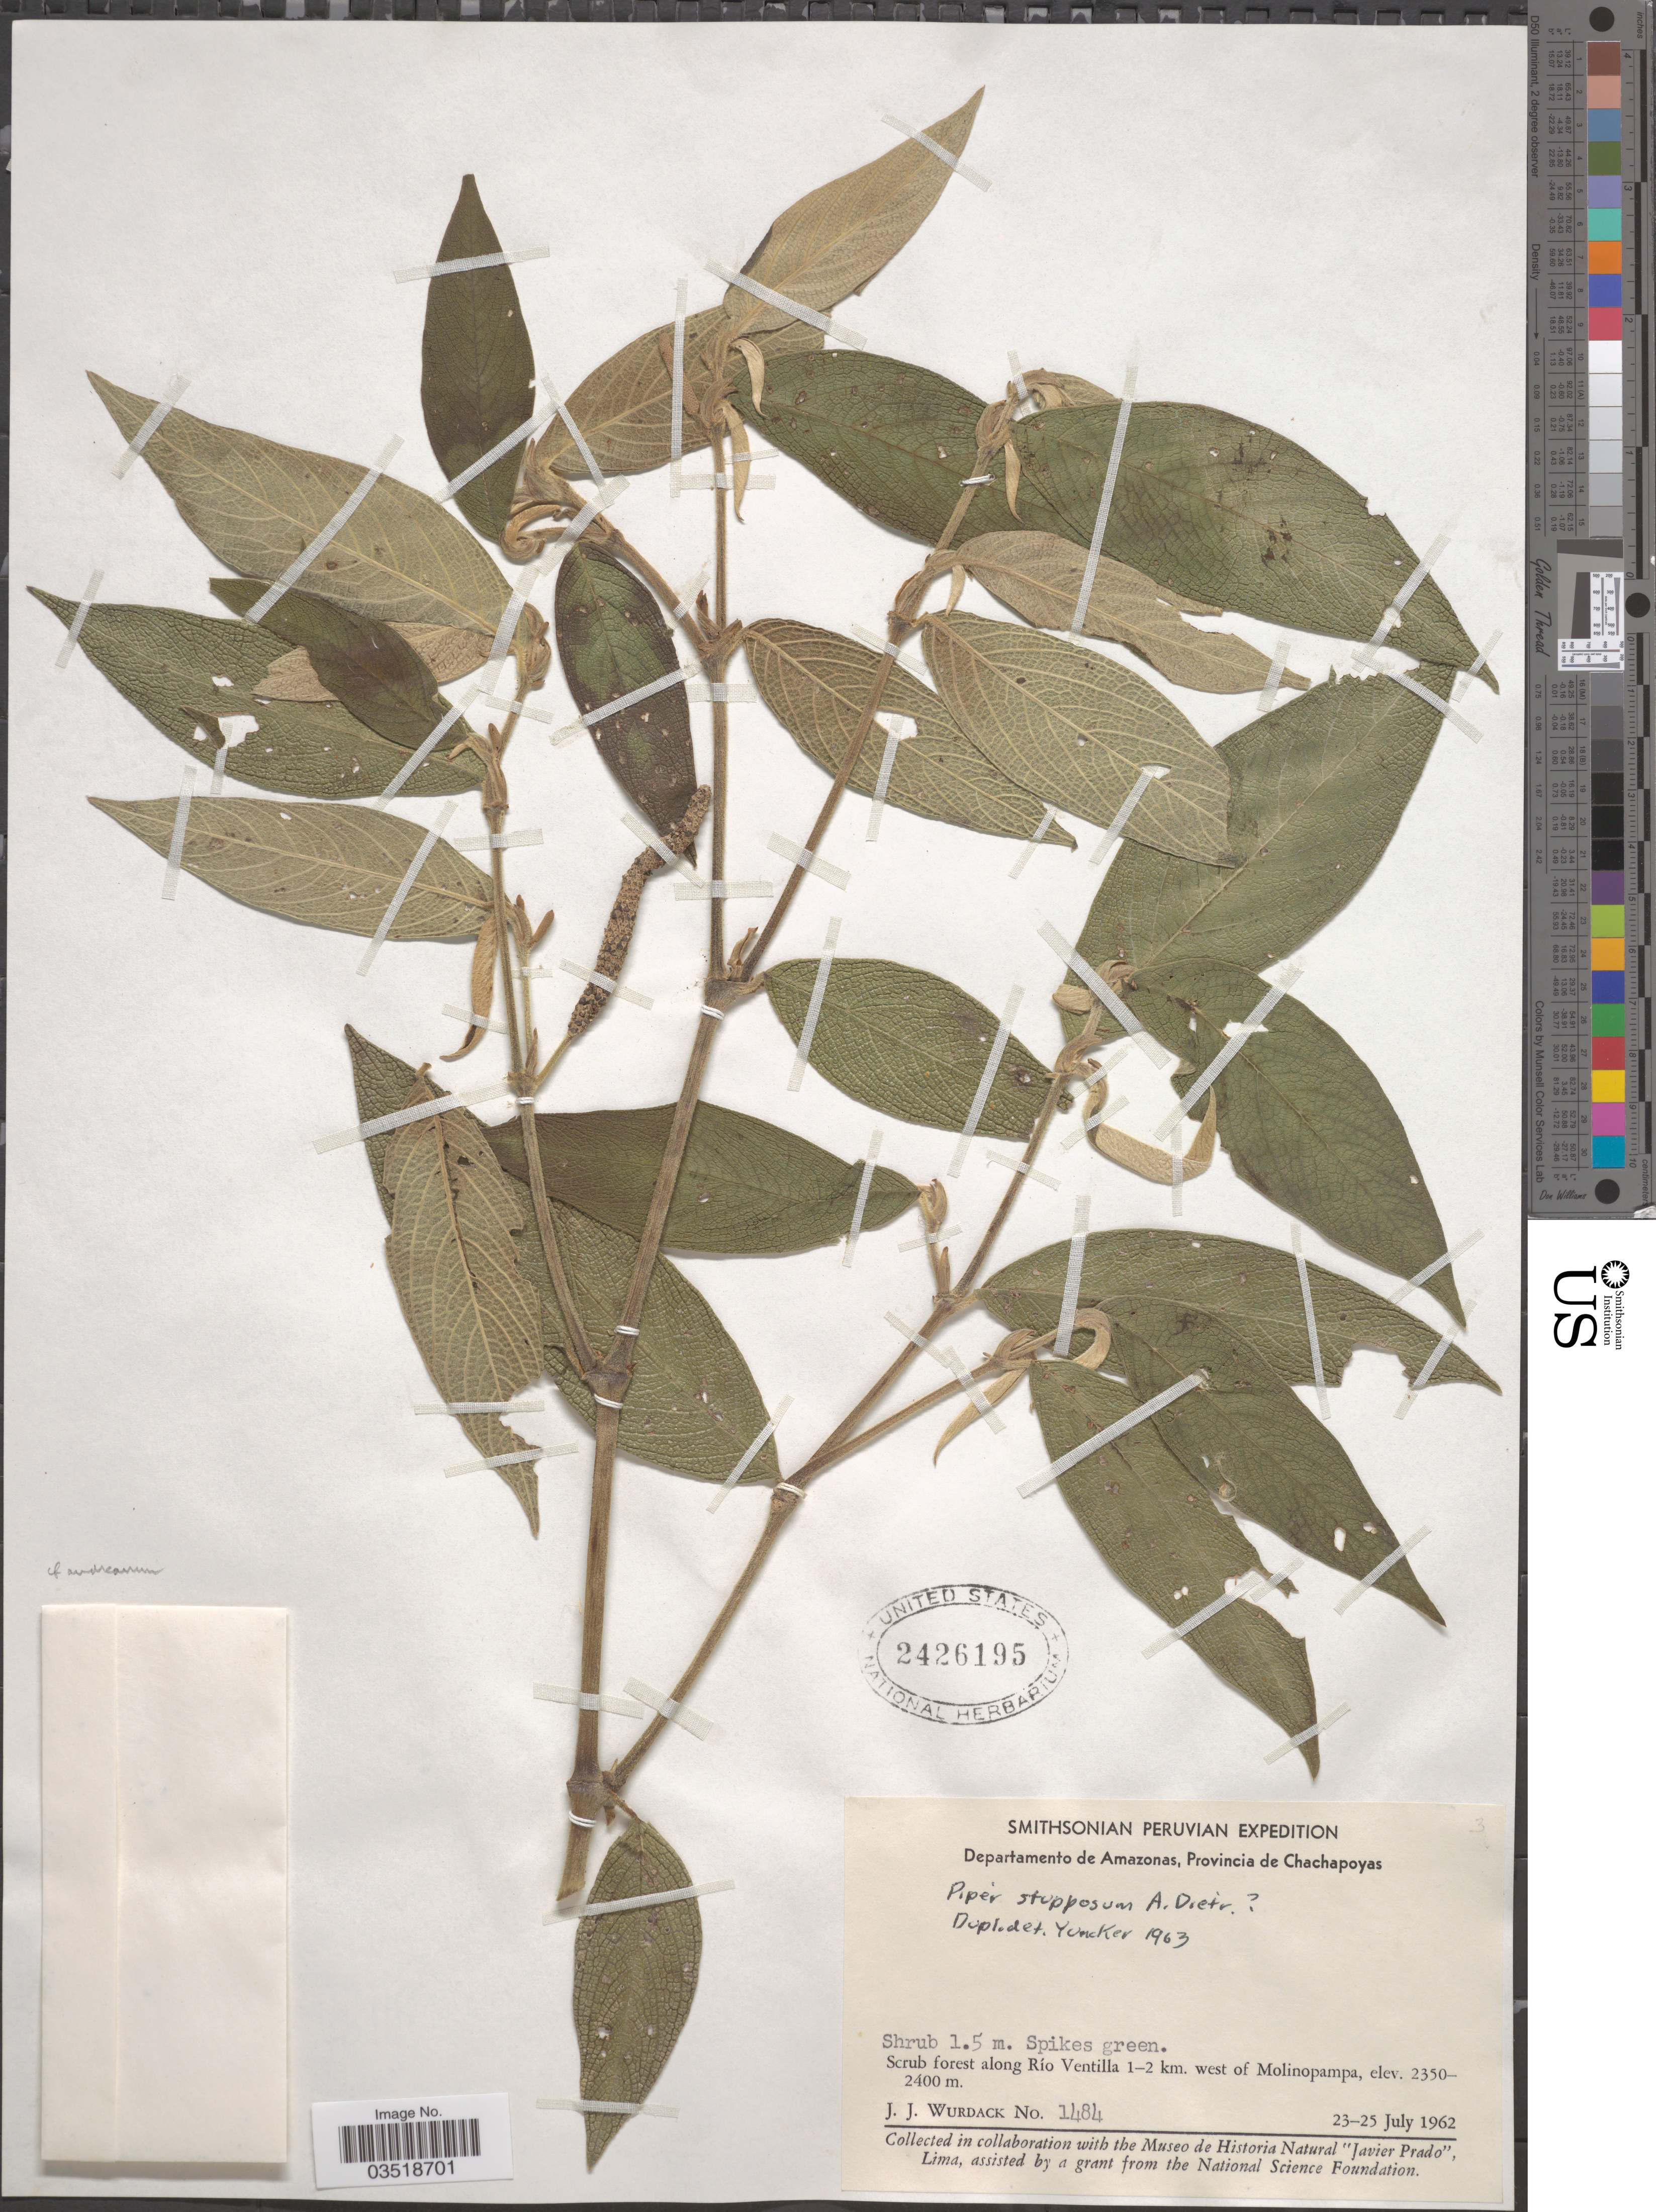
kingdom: Plantae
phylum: Tracheophyta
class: Magnoliopsida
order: Piperales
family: Piperaceae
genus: Piper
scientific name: Piper stupposum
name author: A. Dietr.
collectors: J. J. Wurdack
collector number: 1484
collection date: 1962-07-23/1962-07-25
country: Peru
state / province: Amazonas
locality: Departamento de Amazonas, Provincia de Chachapoyas. Scrub forest along Rio Ventilla 1-2 km. west of Molinopampa.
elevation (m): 2350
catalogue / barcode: US 2426195